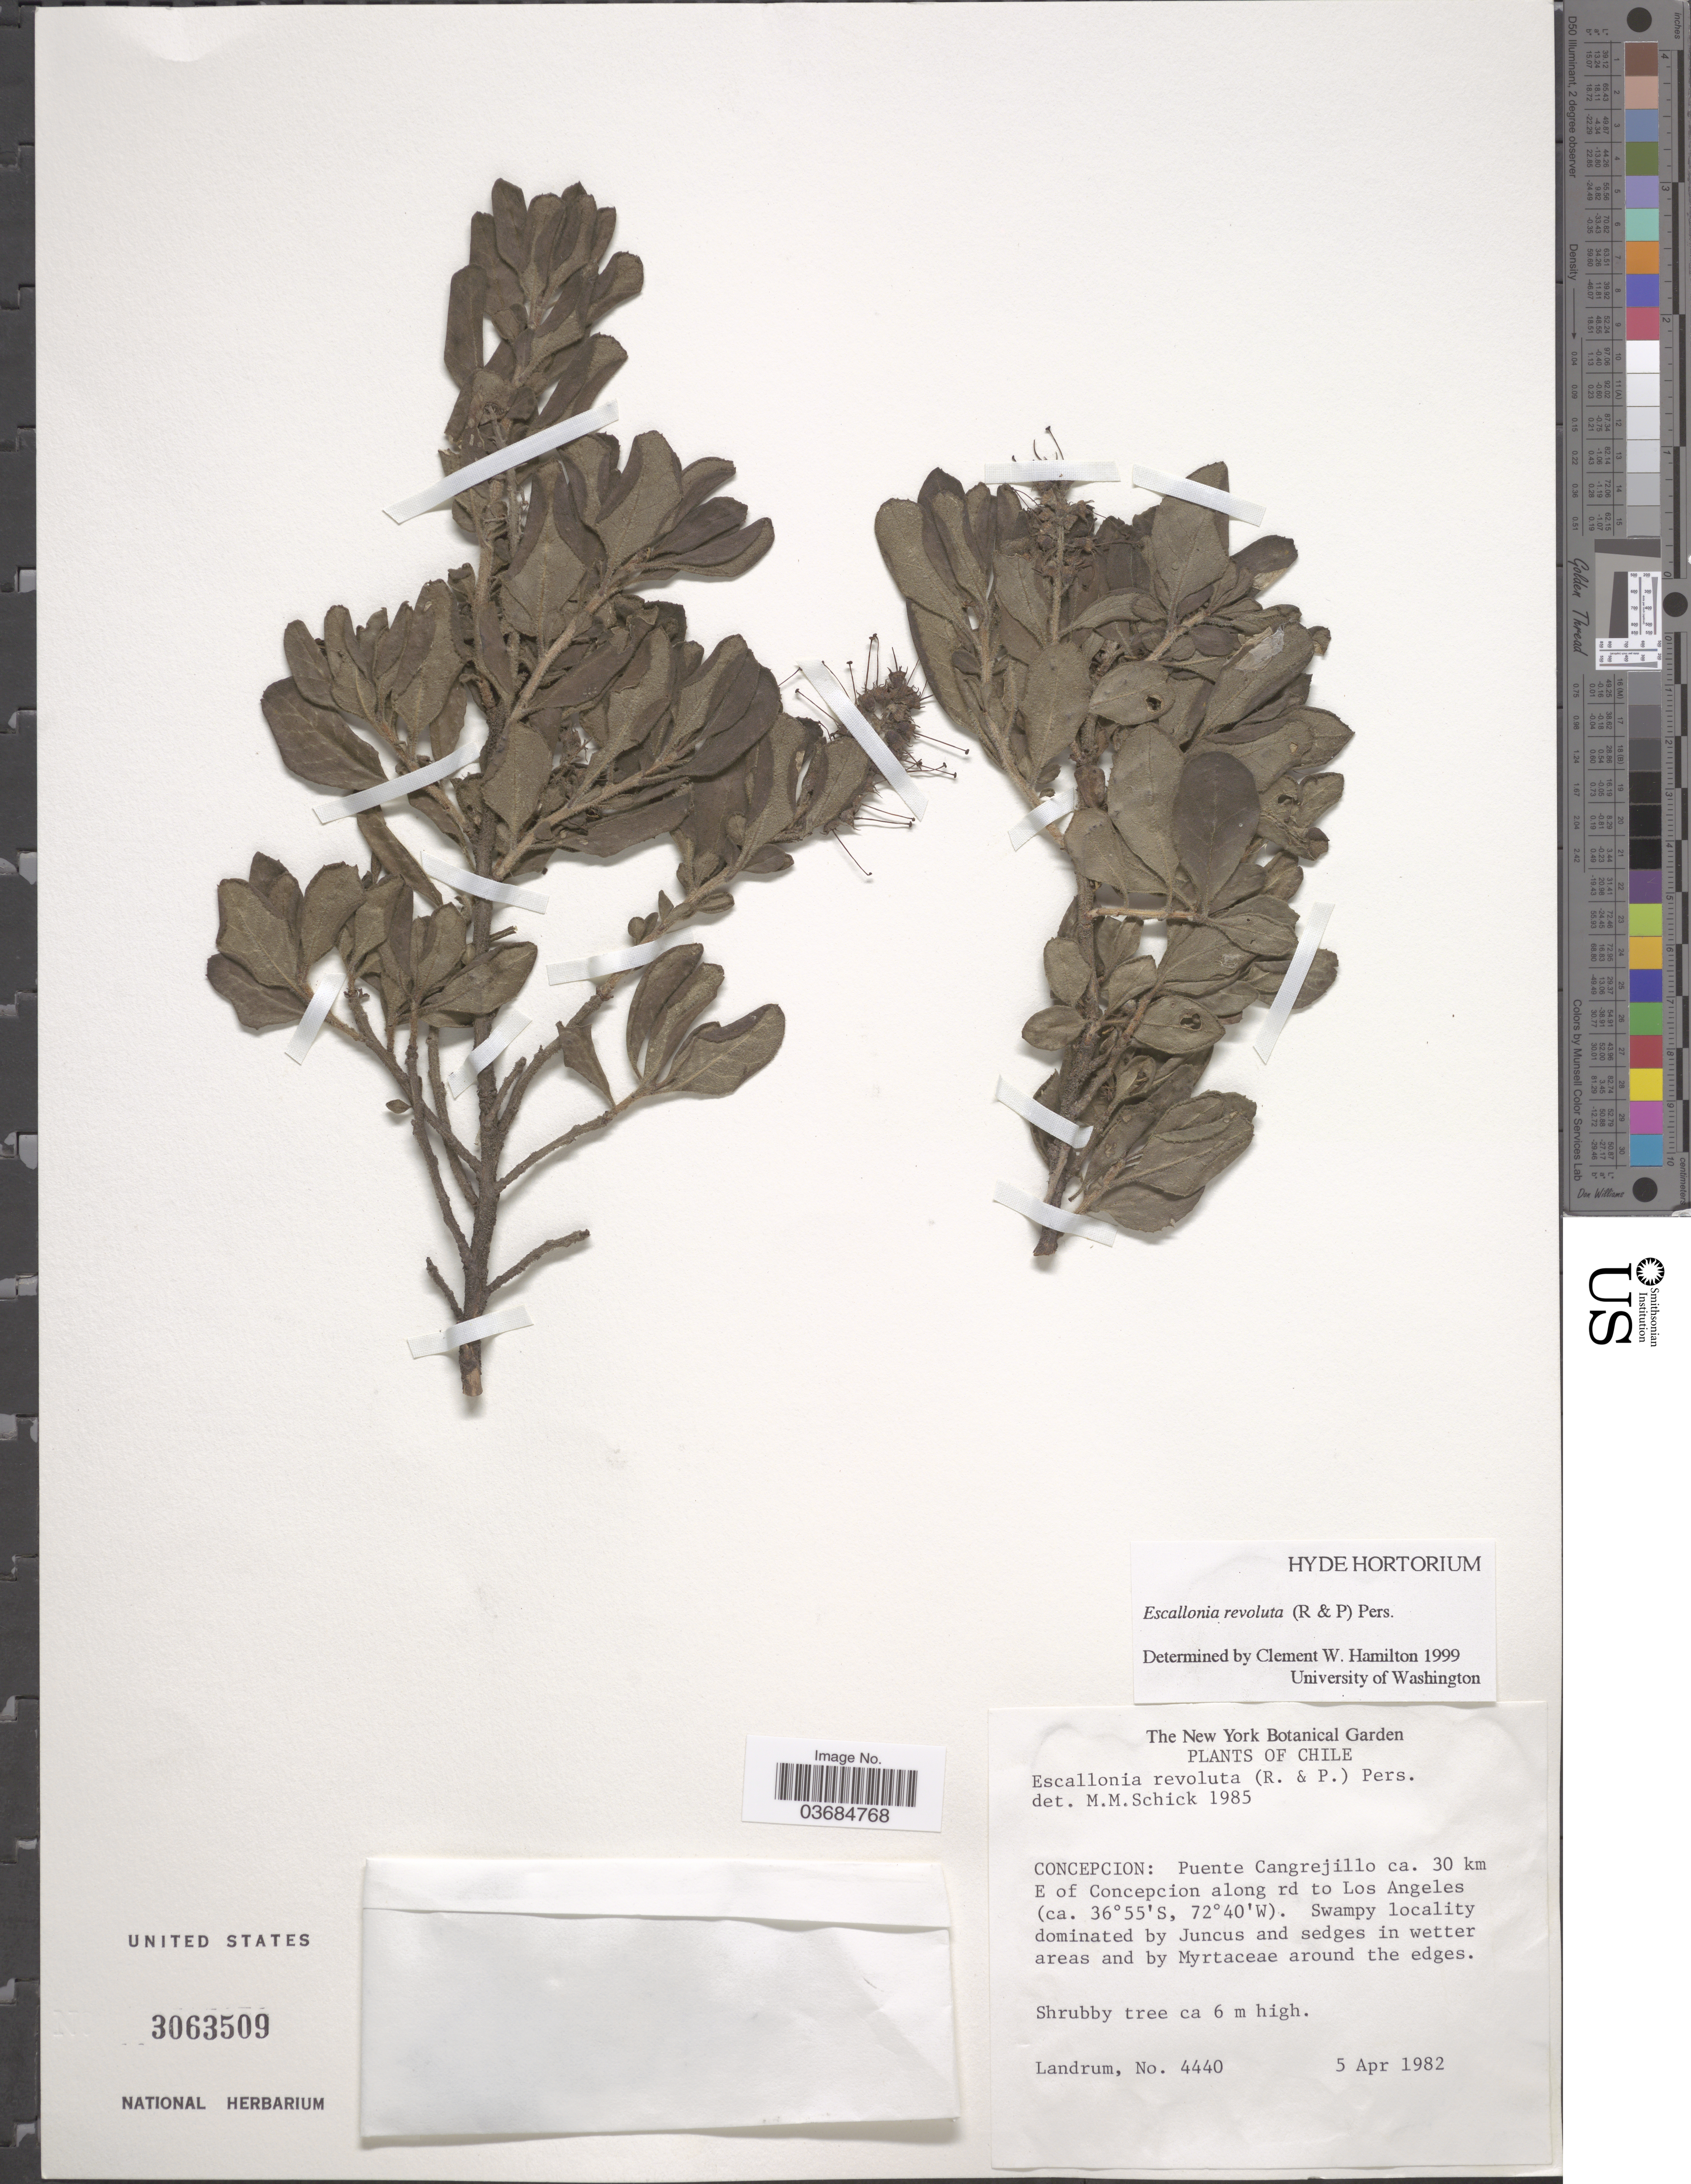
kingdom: Plantae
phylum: Tracheophyta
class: Magnoliopsida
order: Escalloniales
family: Escalloniaceae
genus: Escallonia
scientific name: Escallonia revoluta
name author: (Ruiz & Pav.) Pers.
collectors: Landrum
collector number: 4440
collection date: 1982-04-05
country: Chile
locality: Concepcion: Puente Cangrejillo ca. 30 km E of Concepcion along rd to Los Angeles.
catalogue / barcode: US 3063509